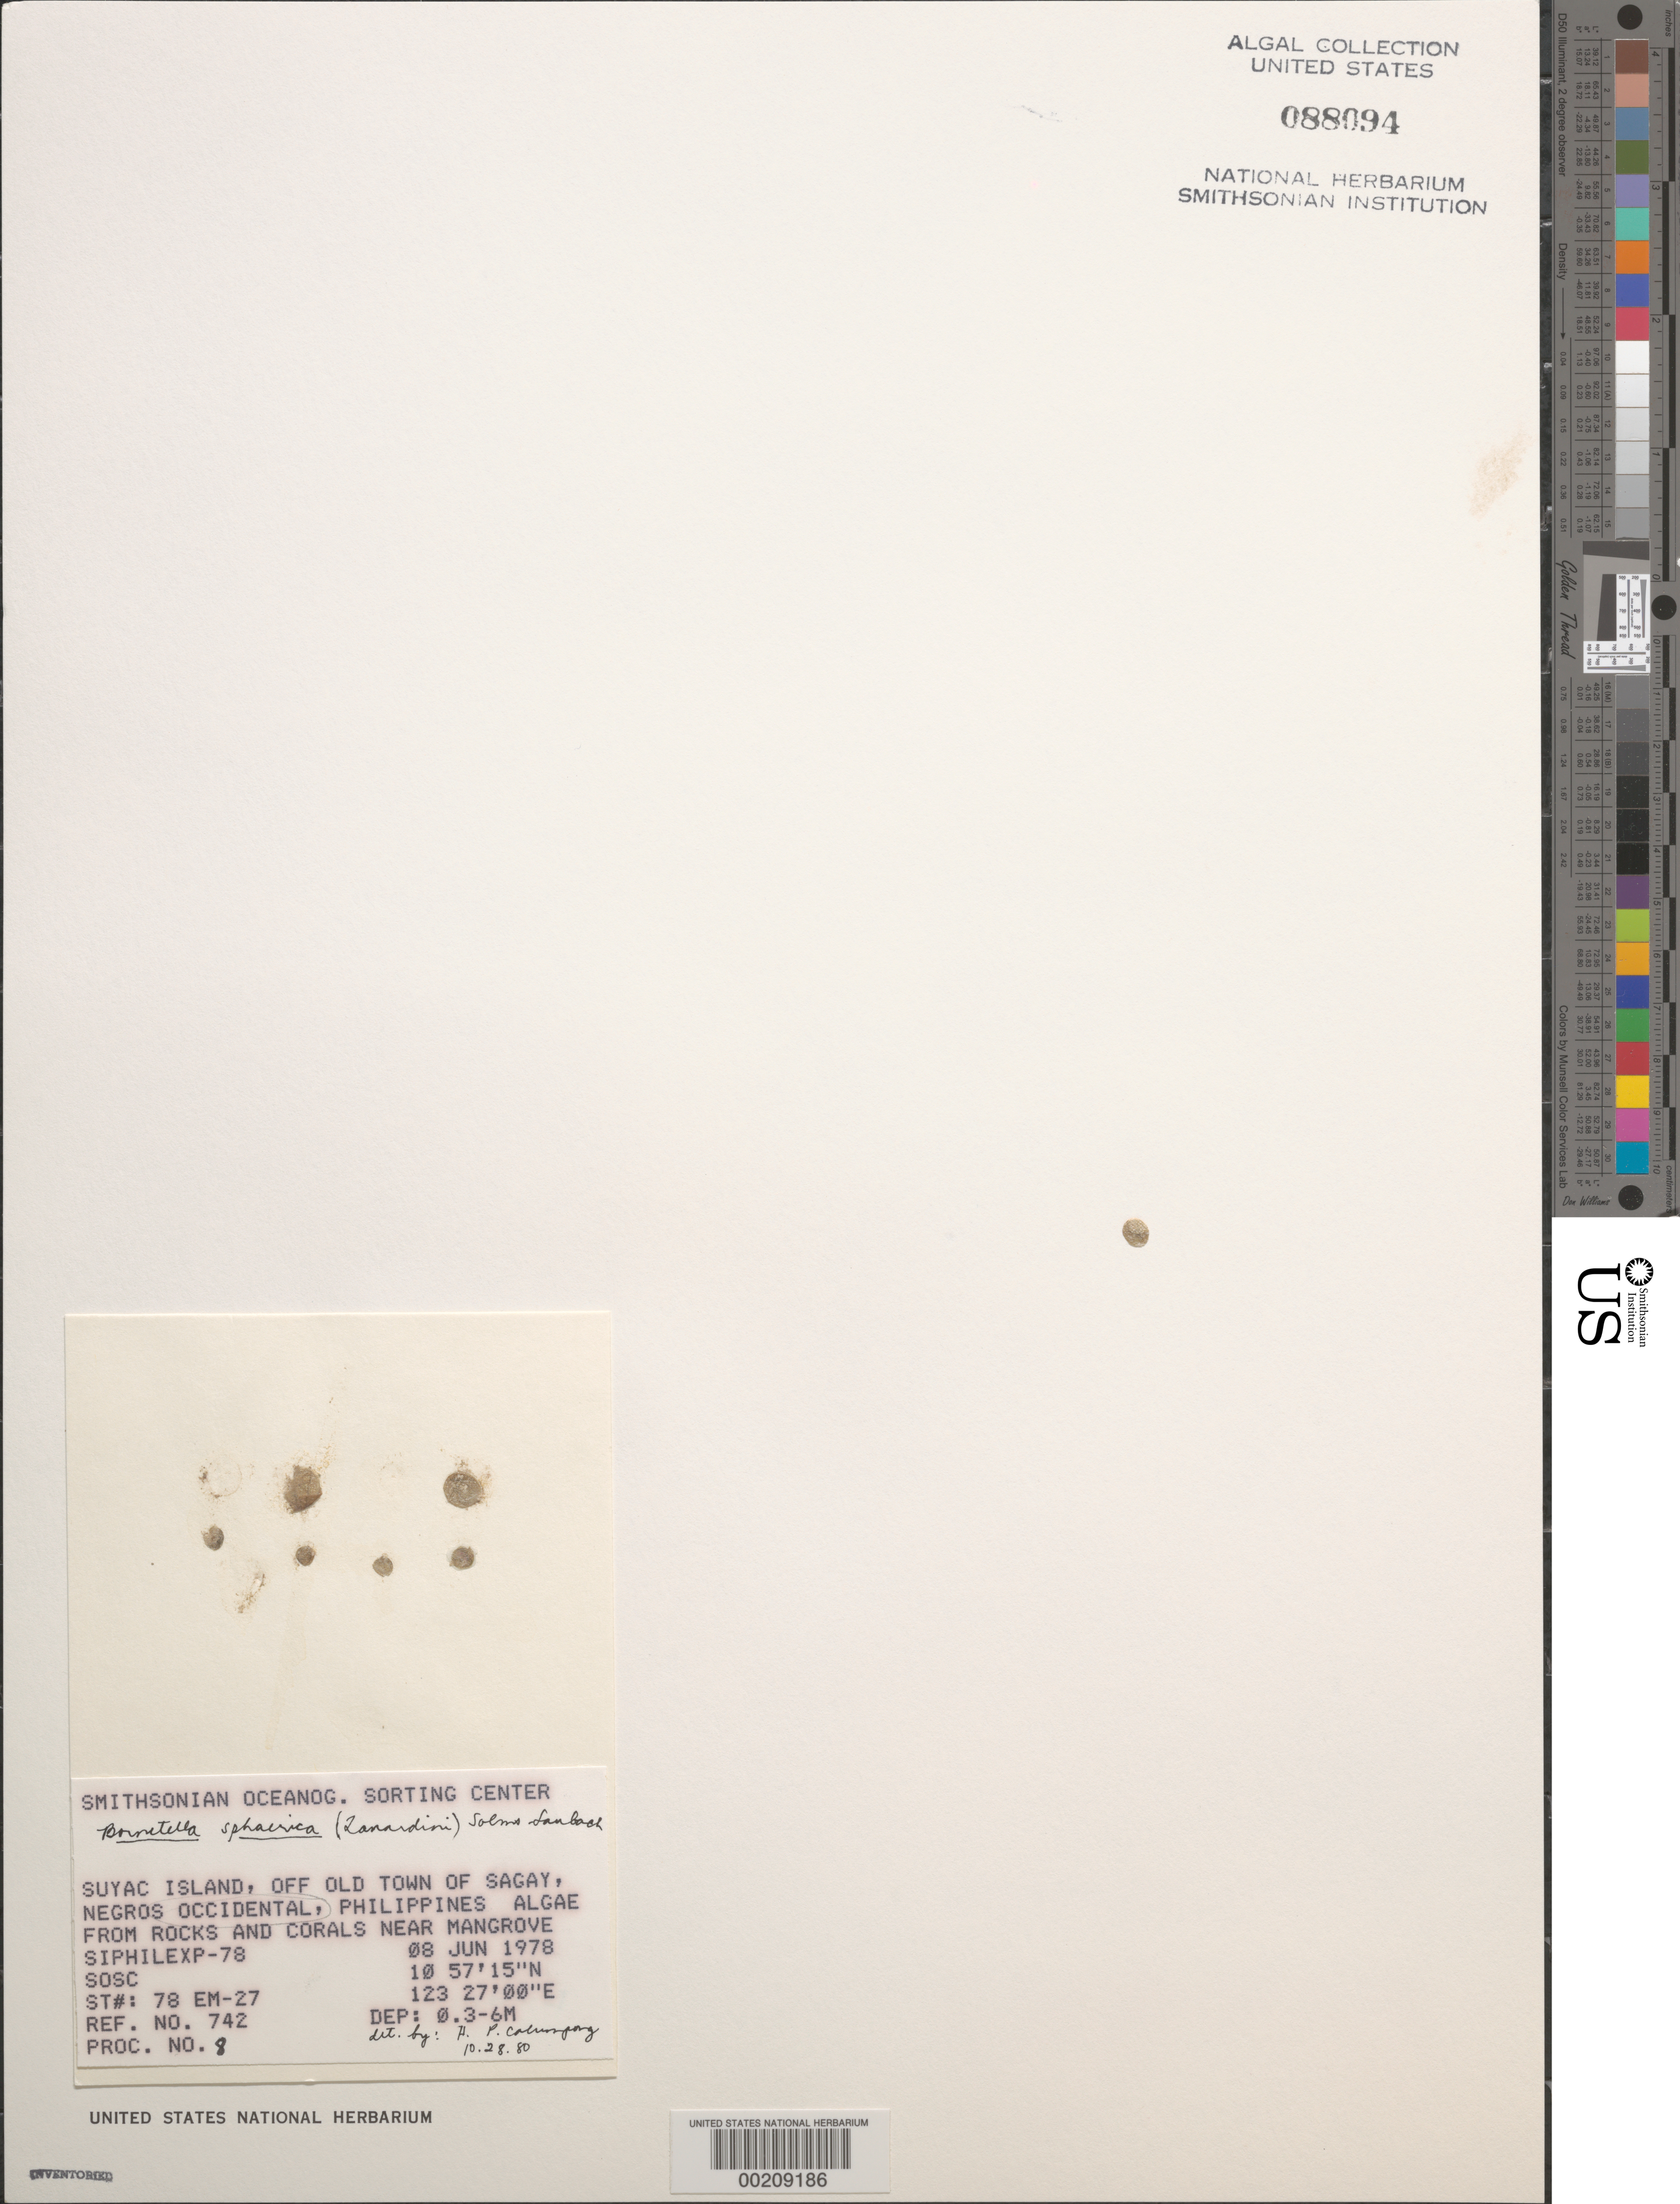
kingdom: Plantae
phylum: Chlorophyta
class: Ulvophyceae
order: Dasycladales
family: Dasycladaceae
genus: Bornetella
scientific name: Bornetella sphaerica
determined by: Calumpong, H. P.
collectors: SOSC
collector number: Station 78 Em-27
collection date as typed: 08 Jun 1978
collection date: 1978-06-08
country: Philippines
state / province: Western Visayas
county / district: Negros Occidental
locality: Suyac island, off sagay, negros occidental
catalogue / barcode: US 88094